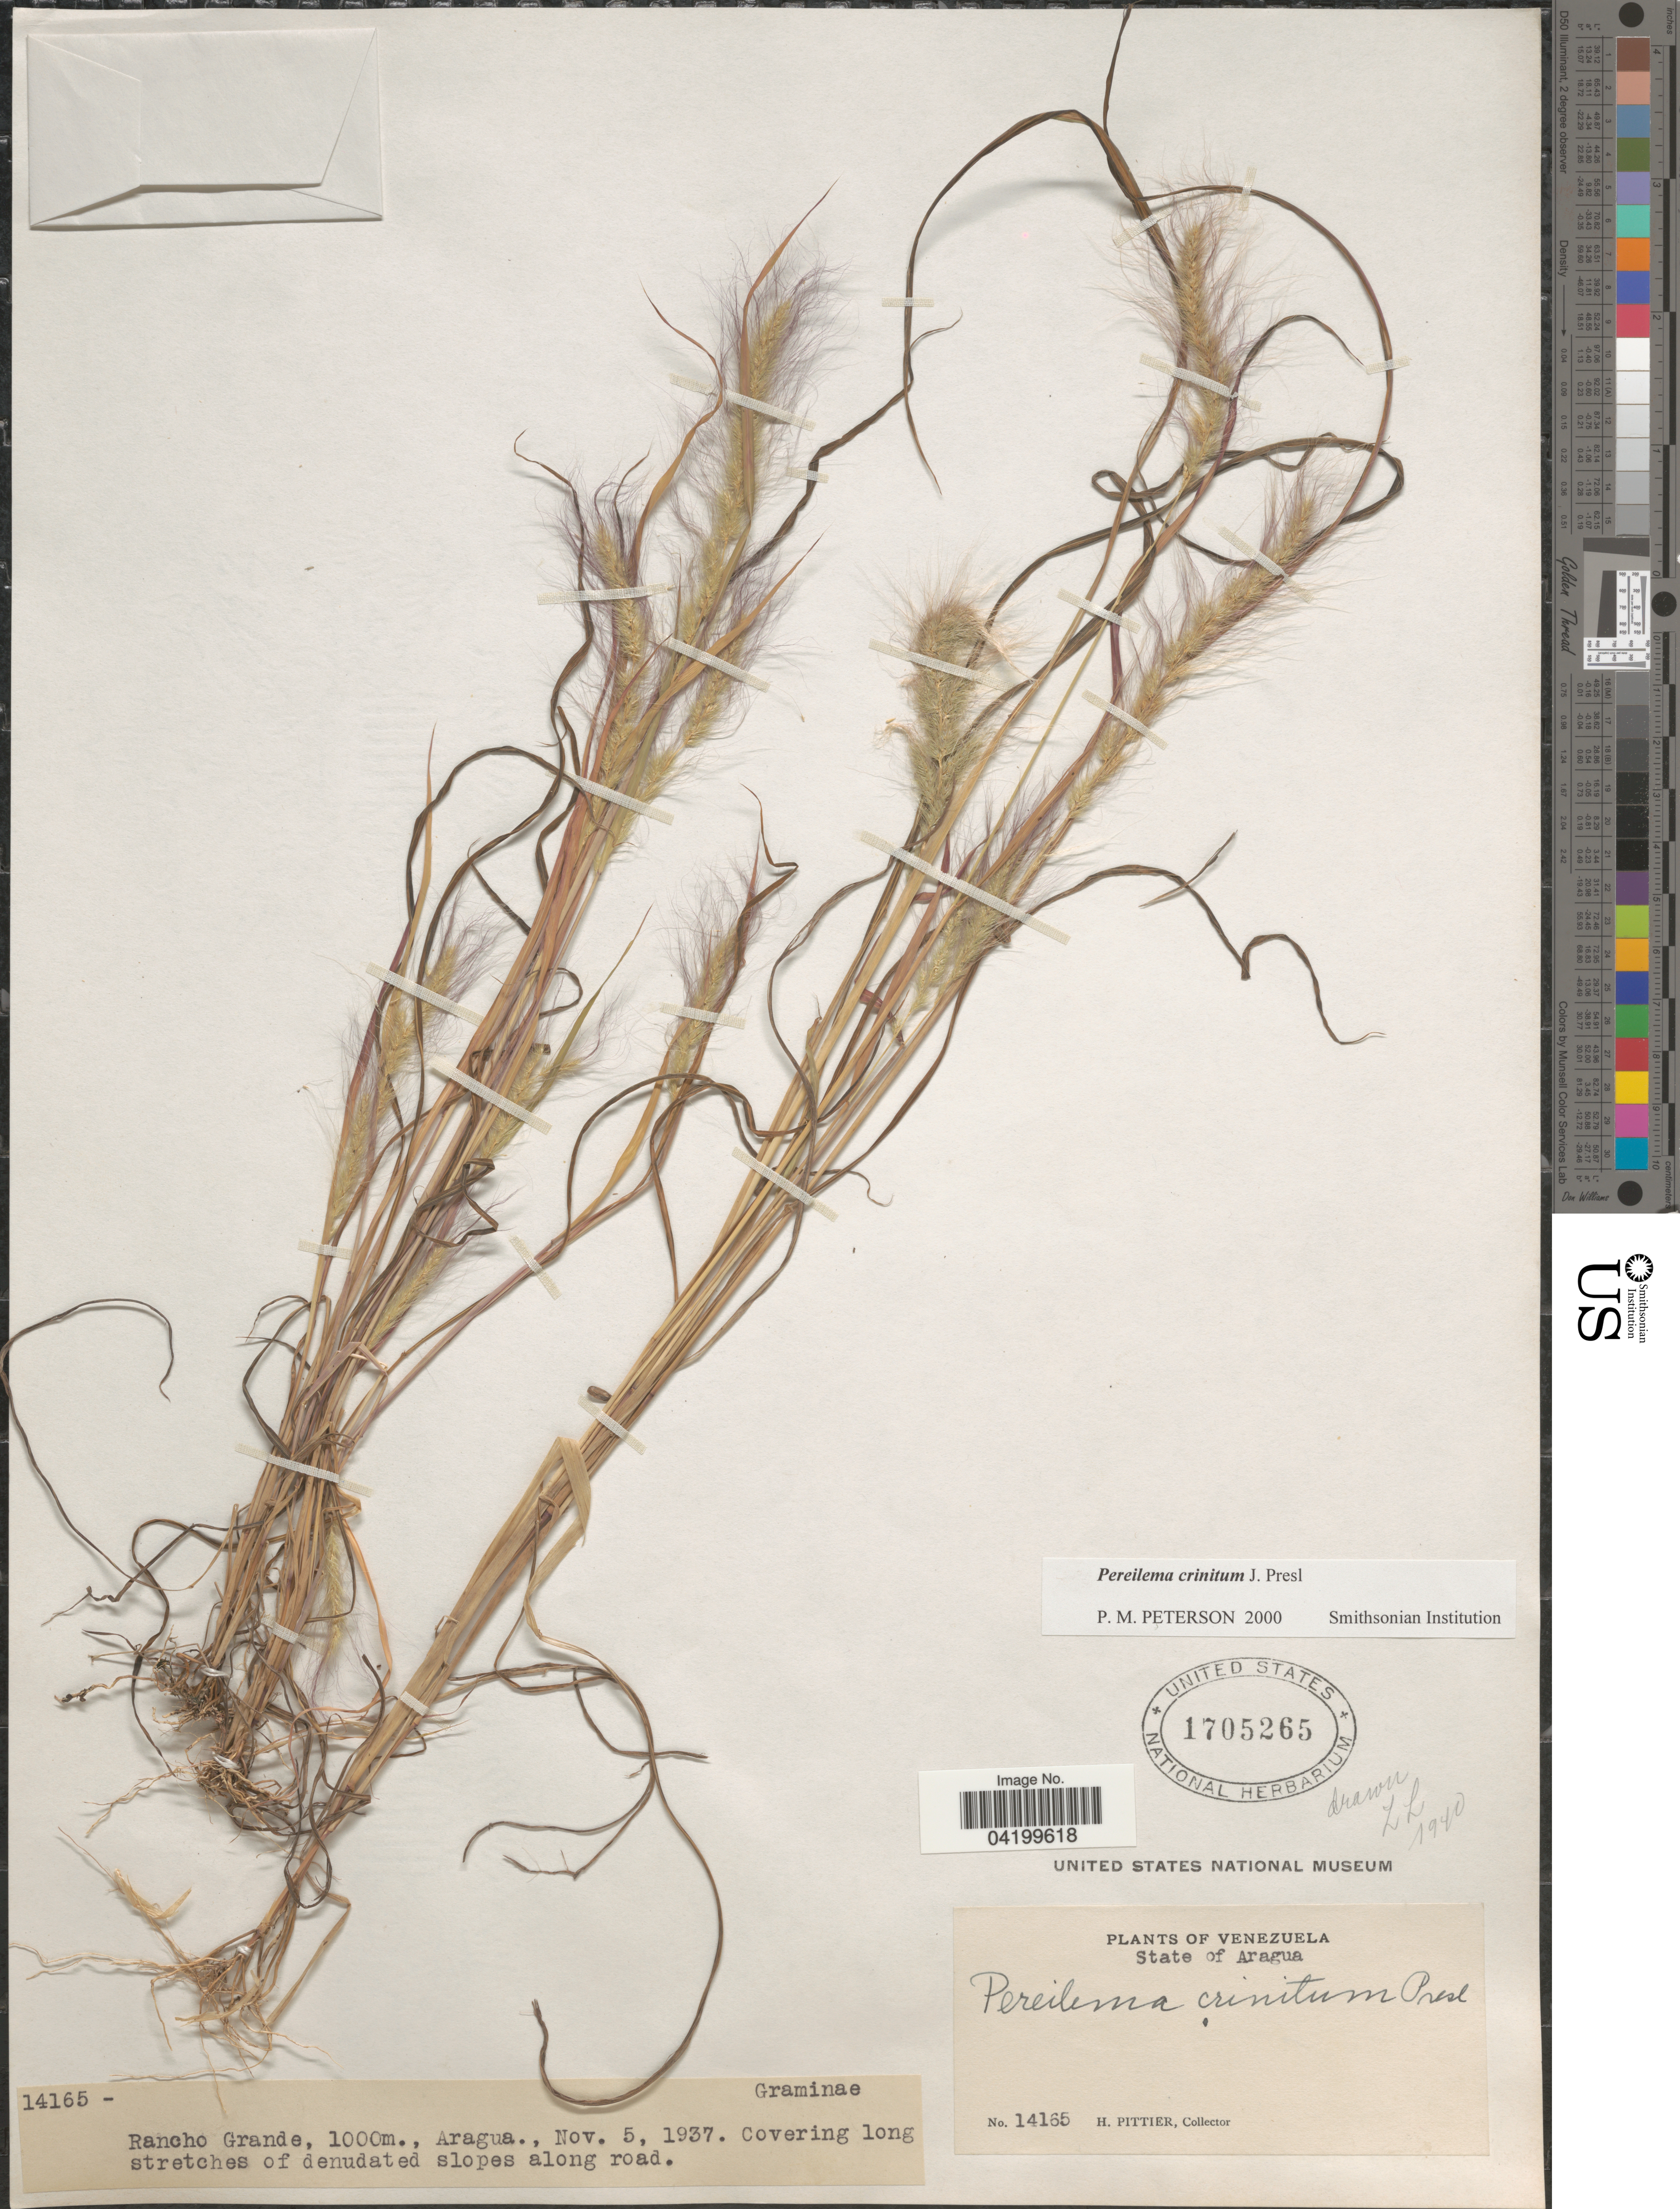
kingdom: Plantae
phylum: Tracheophyta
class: Liliopsida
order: Poales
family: Poaceae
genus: Muhlenbergia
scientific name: Muhlenbergia pereilema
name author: P.M. Peterson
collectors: H. F. Pittier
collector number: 14165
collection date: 1937-11-05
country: Venezuela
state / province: Aragua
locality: Rancho Grande.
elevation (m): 1000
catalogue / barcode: US 1705265